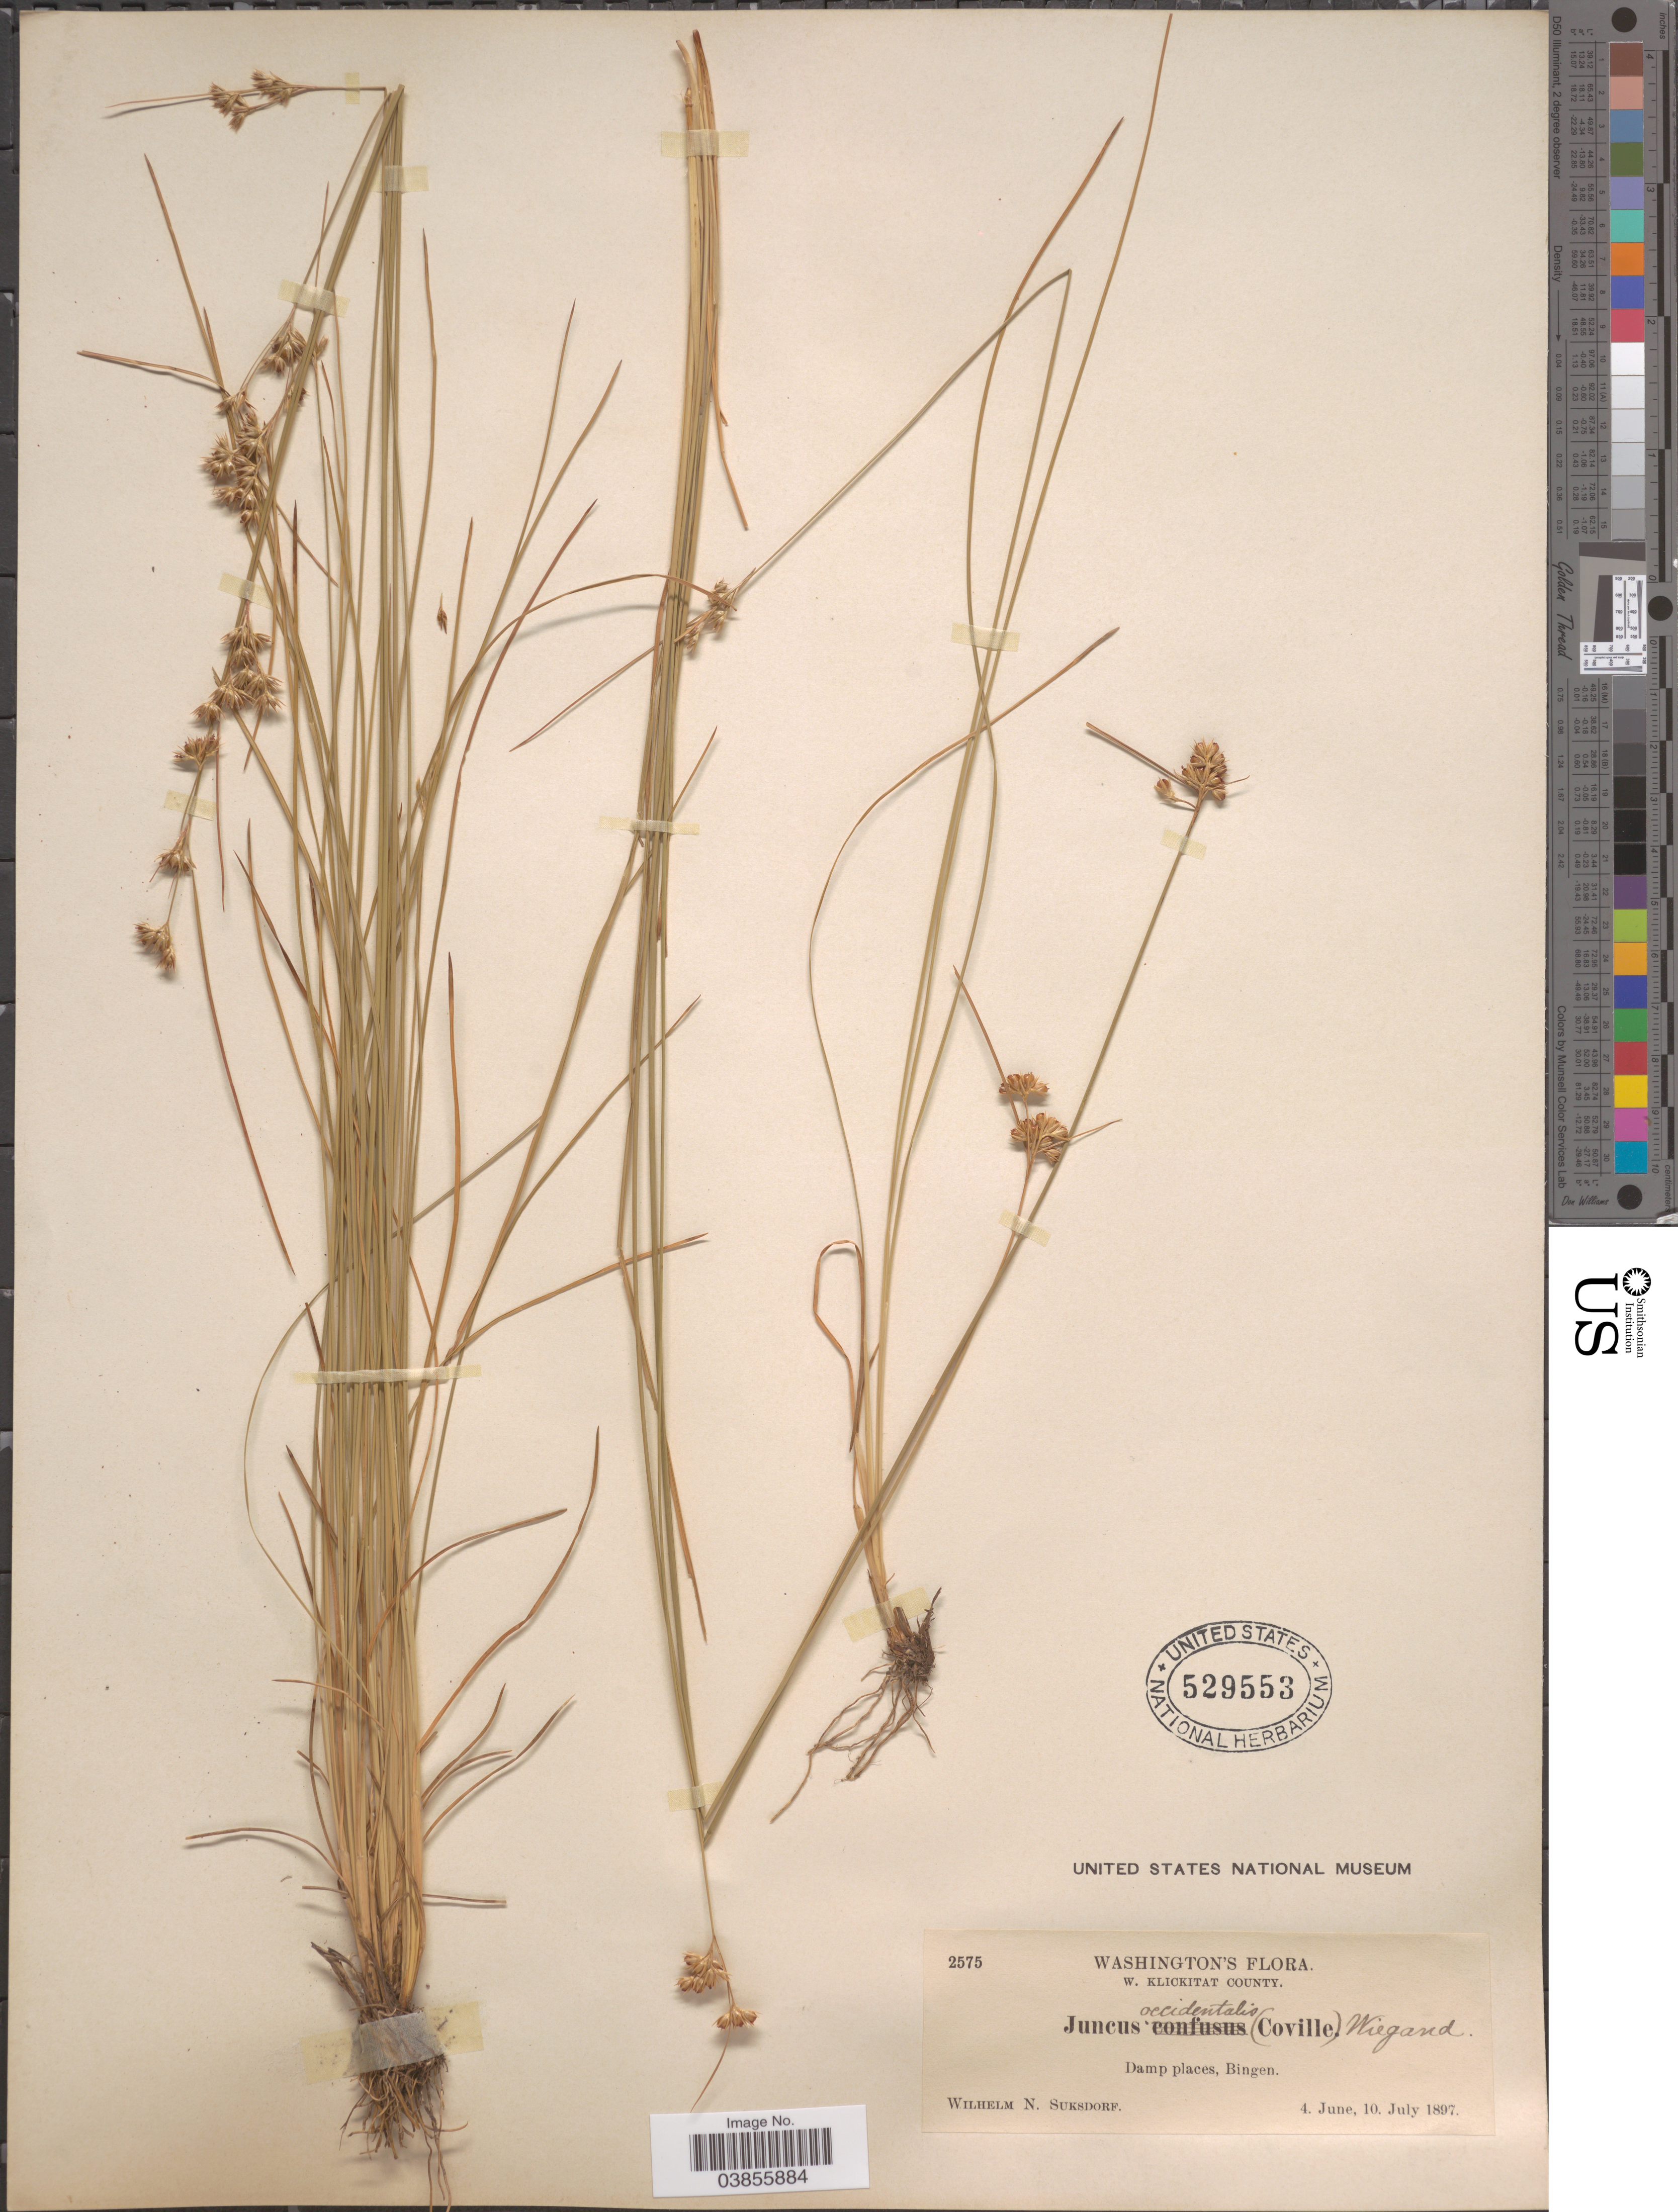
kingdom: Plantae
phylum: Tracheophyta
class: Liliopsida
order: Poales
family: Juncaceae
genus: Juncus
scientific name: Juncus occidentalis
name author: (Coville) Wiegand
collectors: W. N. Suksdorf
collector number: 2575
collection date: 1897-06-04/1897-07-10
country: United States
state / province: Washington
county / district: Klickitat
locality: W. Klickitat County. Bingen.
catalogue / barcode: US 529553